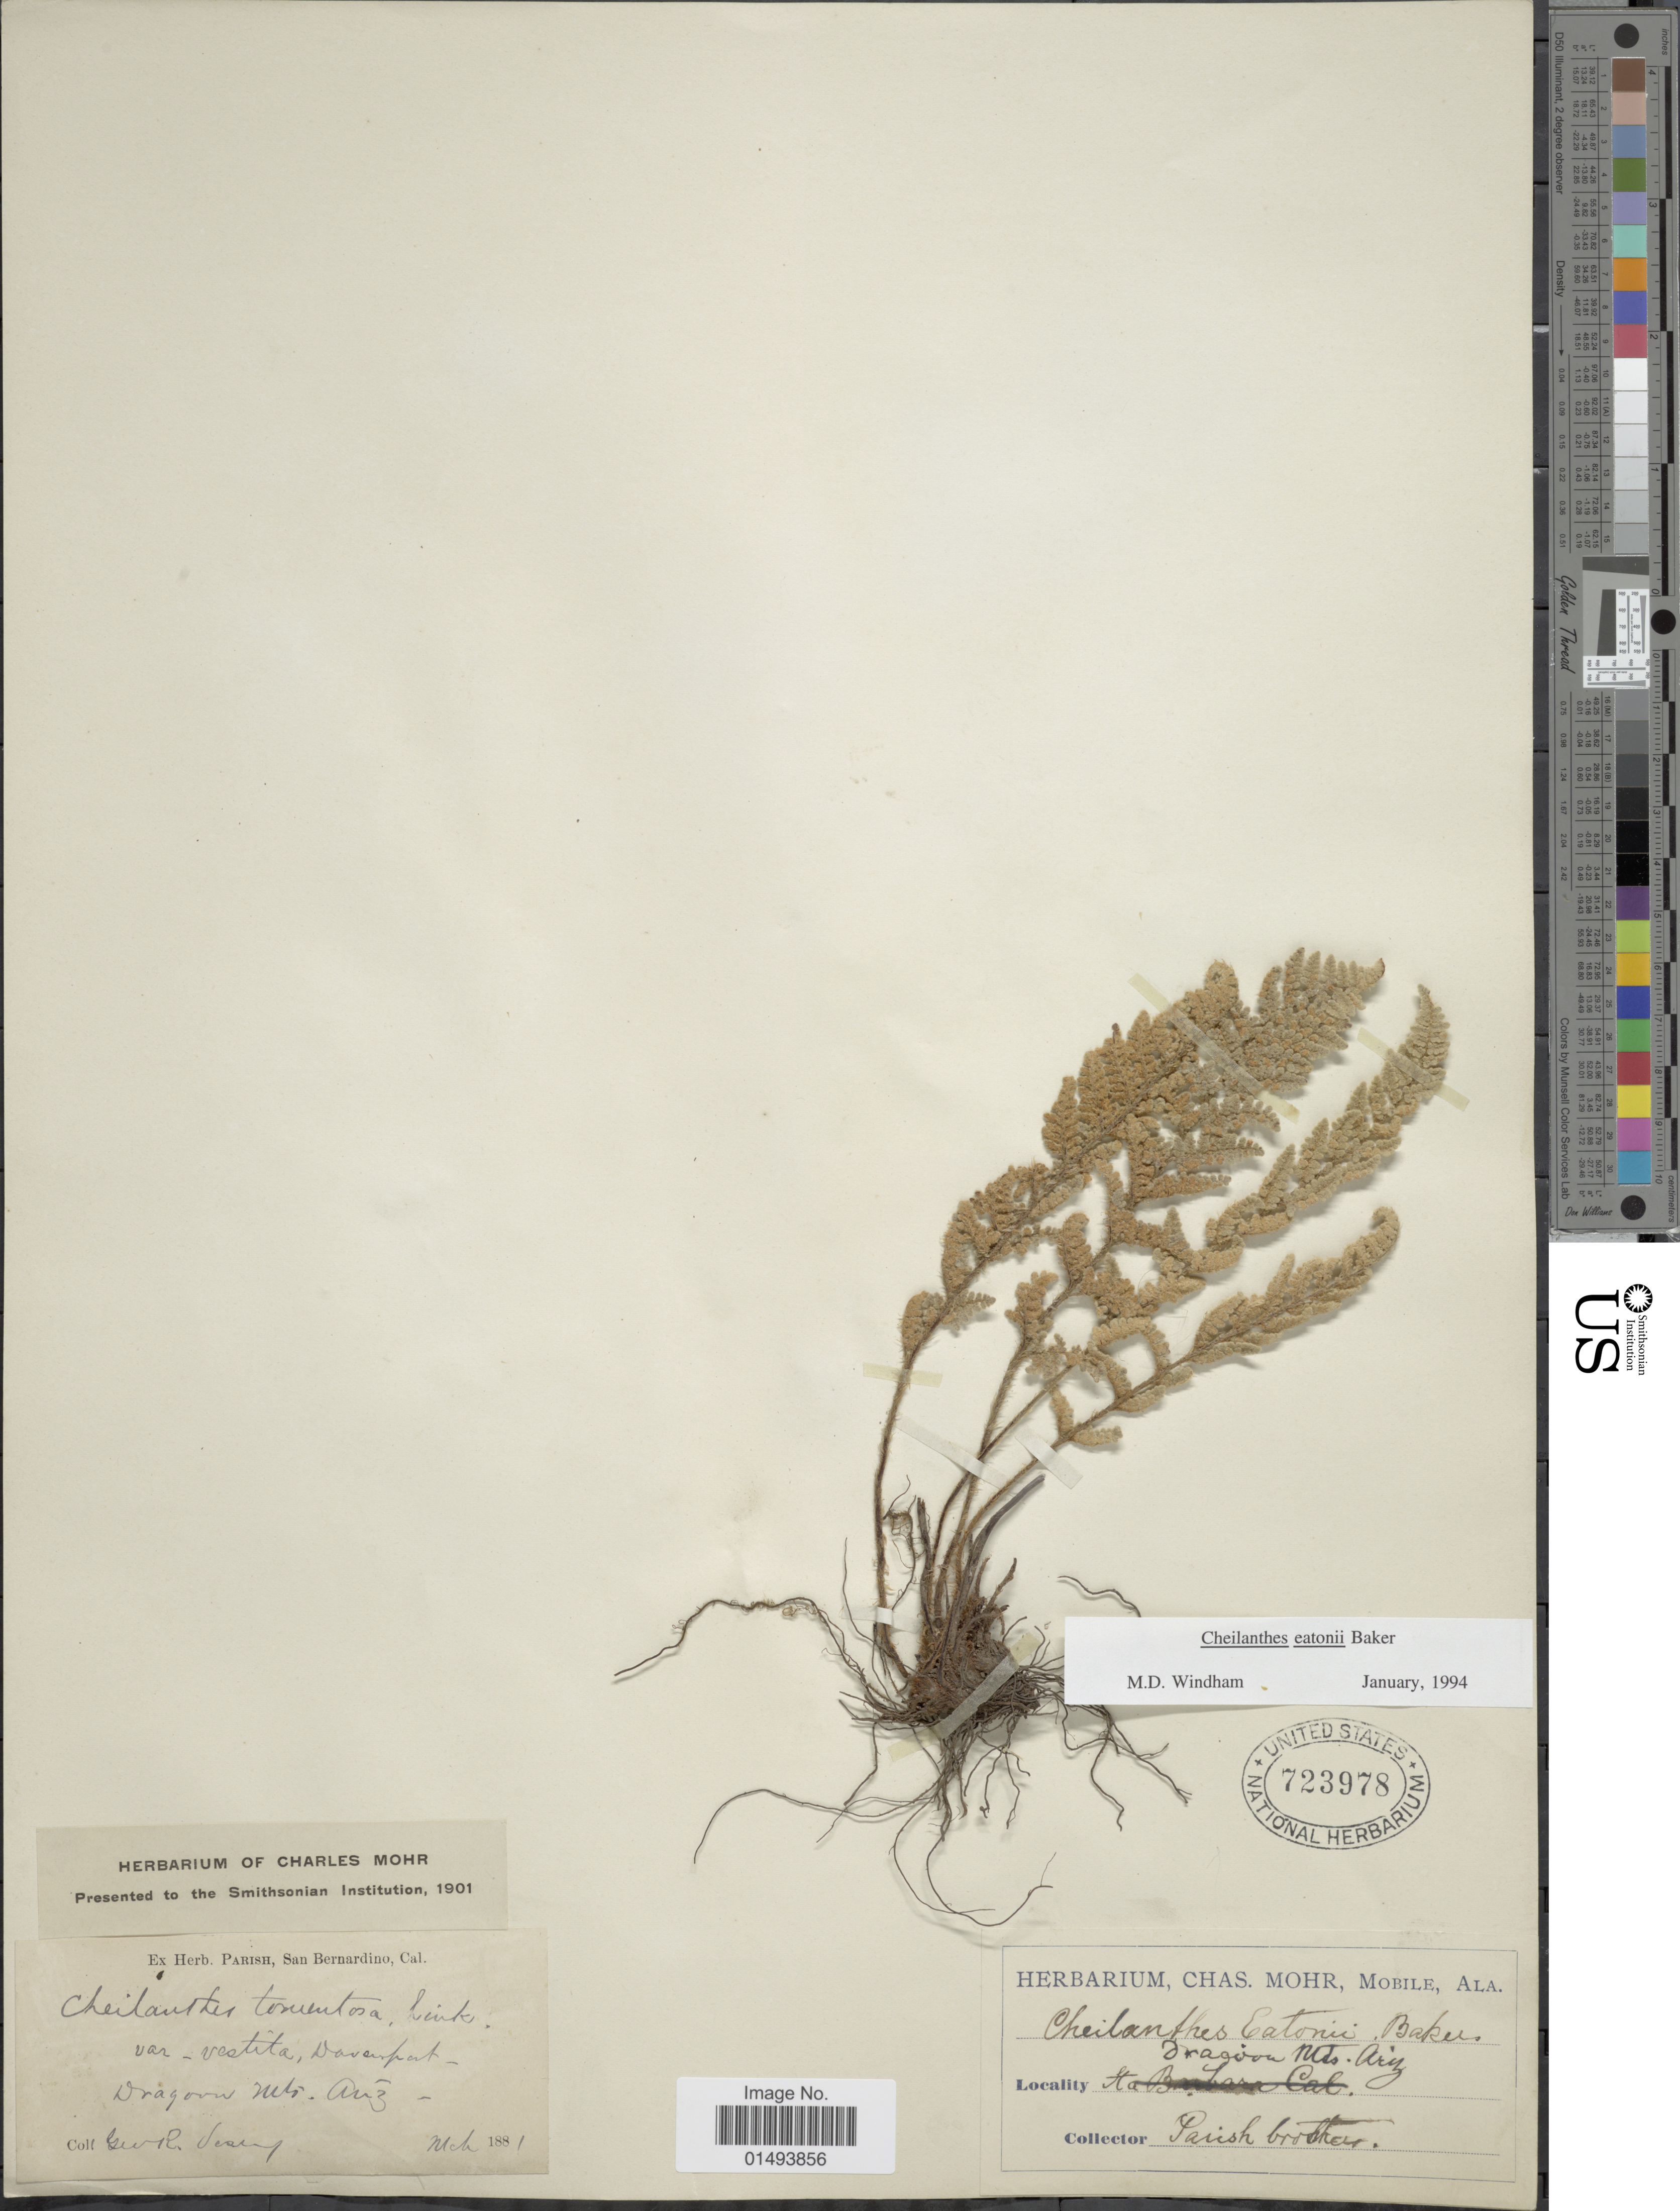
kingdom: Plantae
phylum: Tracheophyta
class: Polypodiopsida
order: Polypodiales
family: Pteridaceae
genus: Myriopteris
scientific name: Myriopteris rufa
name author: Fée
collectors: G. R. Vasey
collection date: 1881-03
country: United States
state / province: Arizona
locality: Dragoon Mts.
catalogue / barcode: US 723978